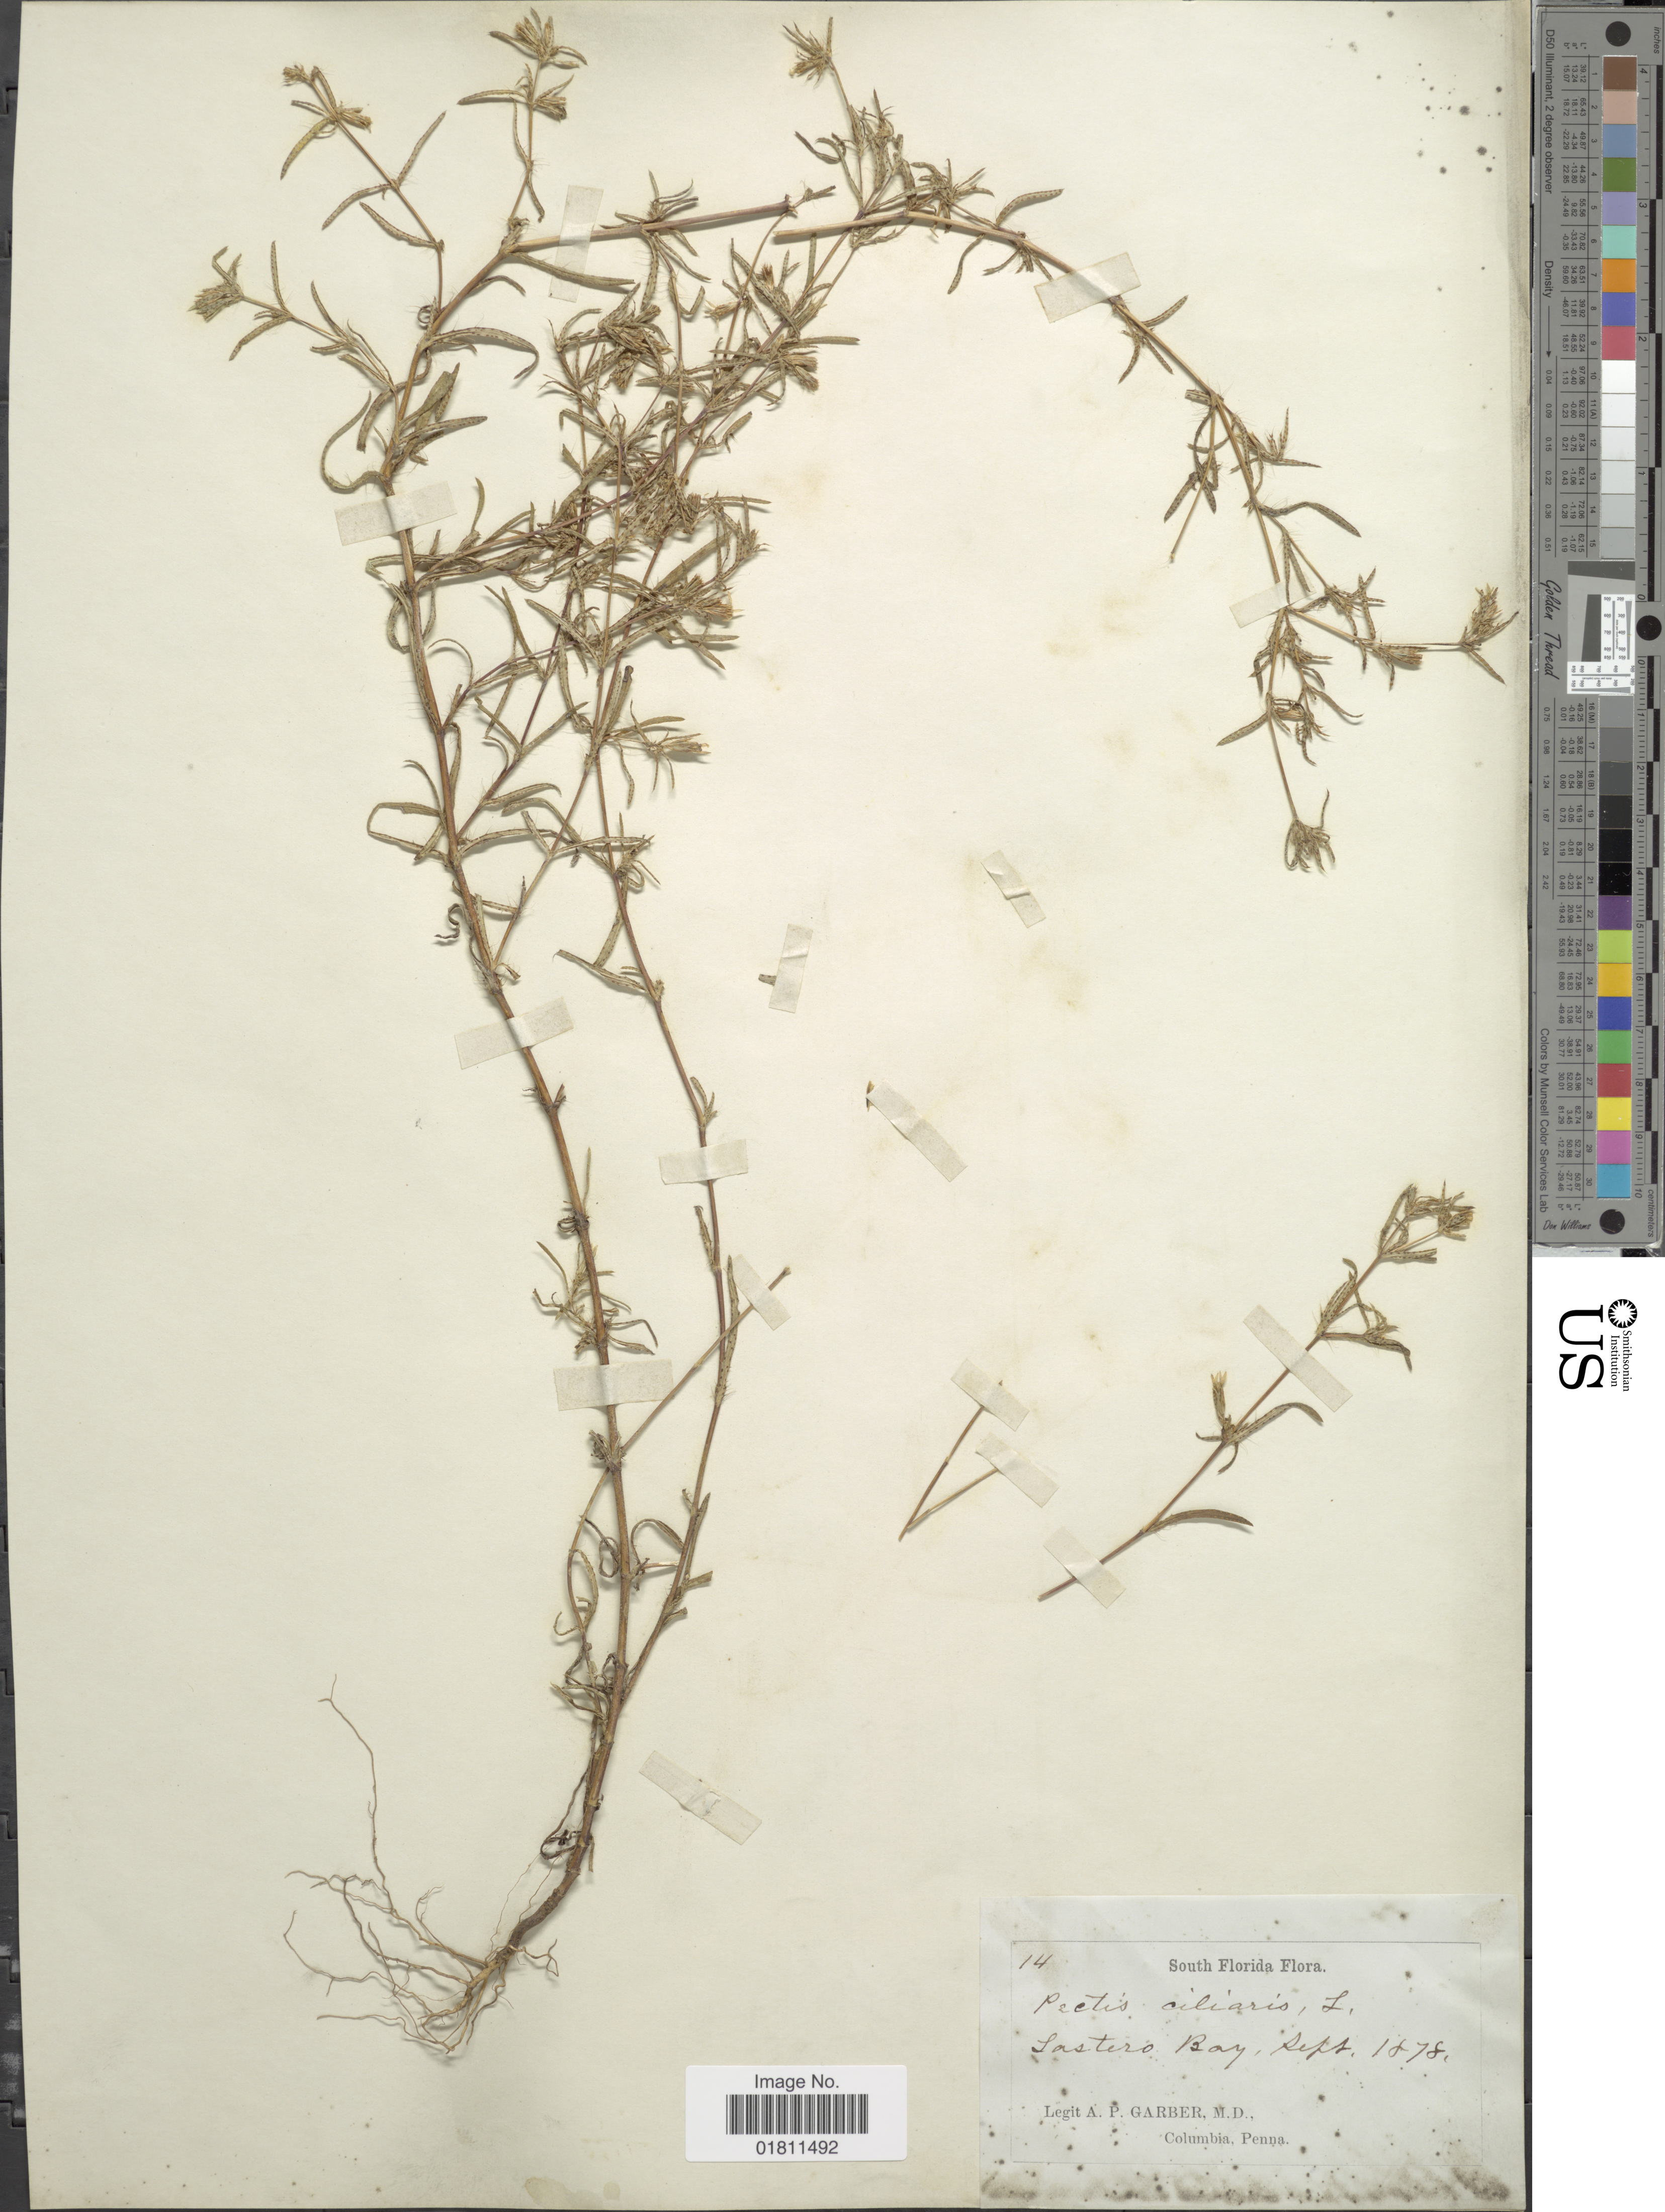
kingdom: Plantae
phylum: Tracheophyta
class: Magnoliopsida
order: Asterales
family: Asteraceae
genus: Pectis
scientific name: Pectis linearifolia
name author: Urb.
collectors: A. P. Garber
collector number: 14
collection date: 1878-09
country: United States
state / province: Florida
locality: South Florida, Lastero Bay.